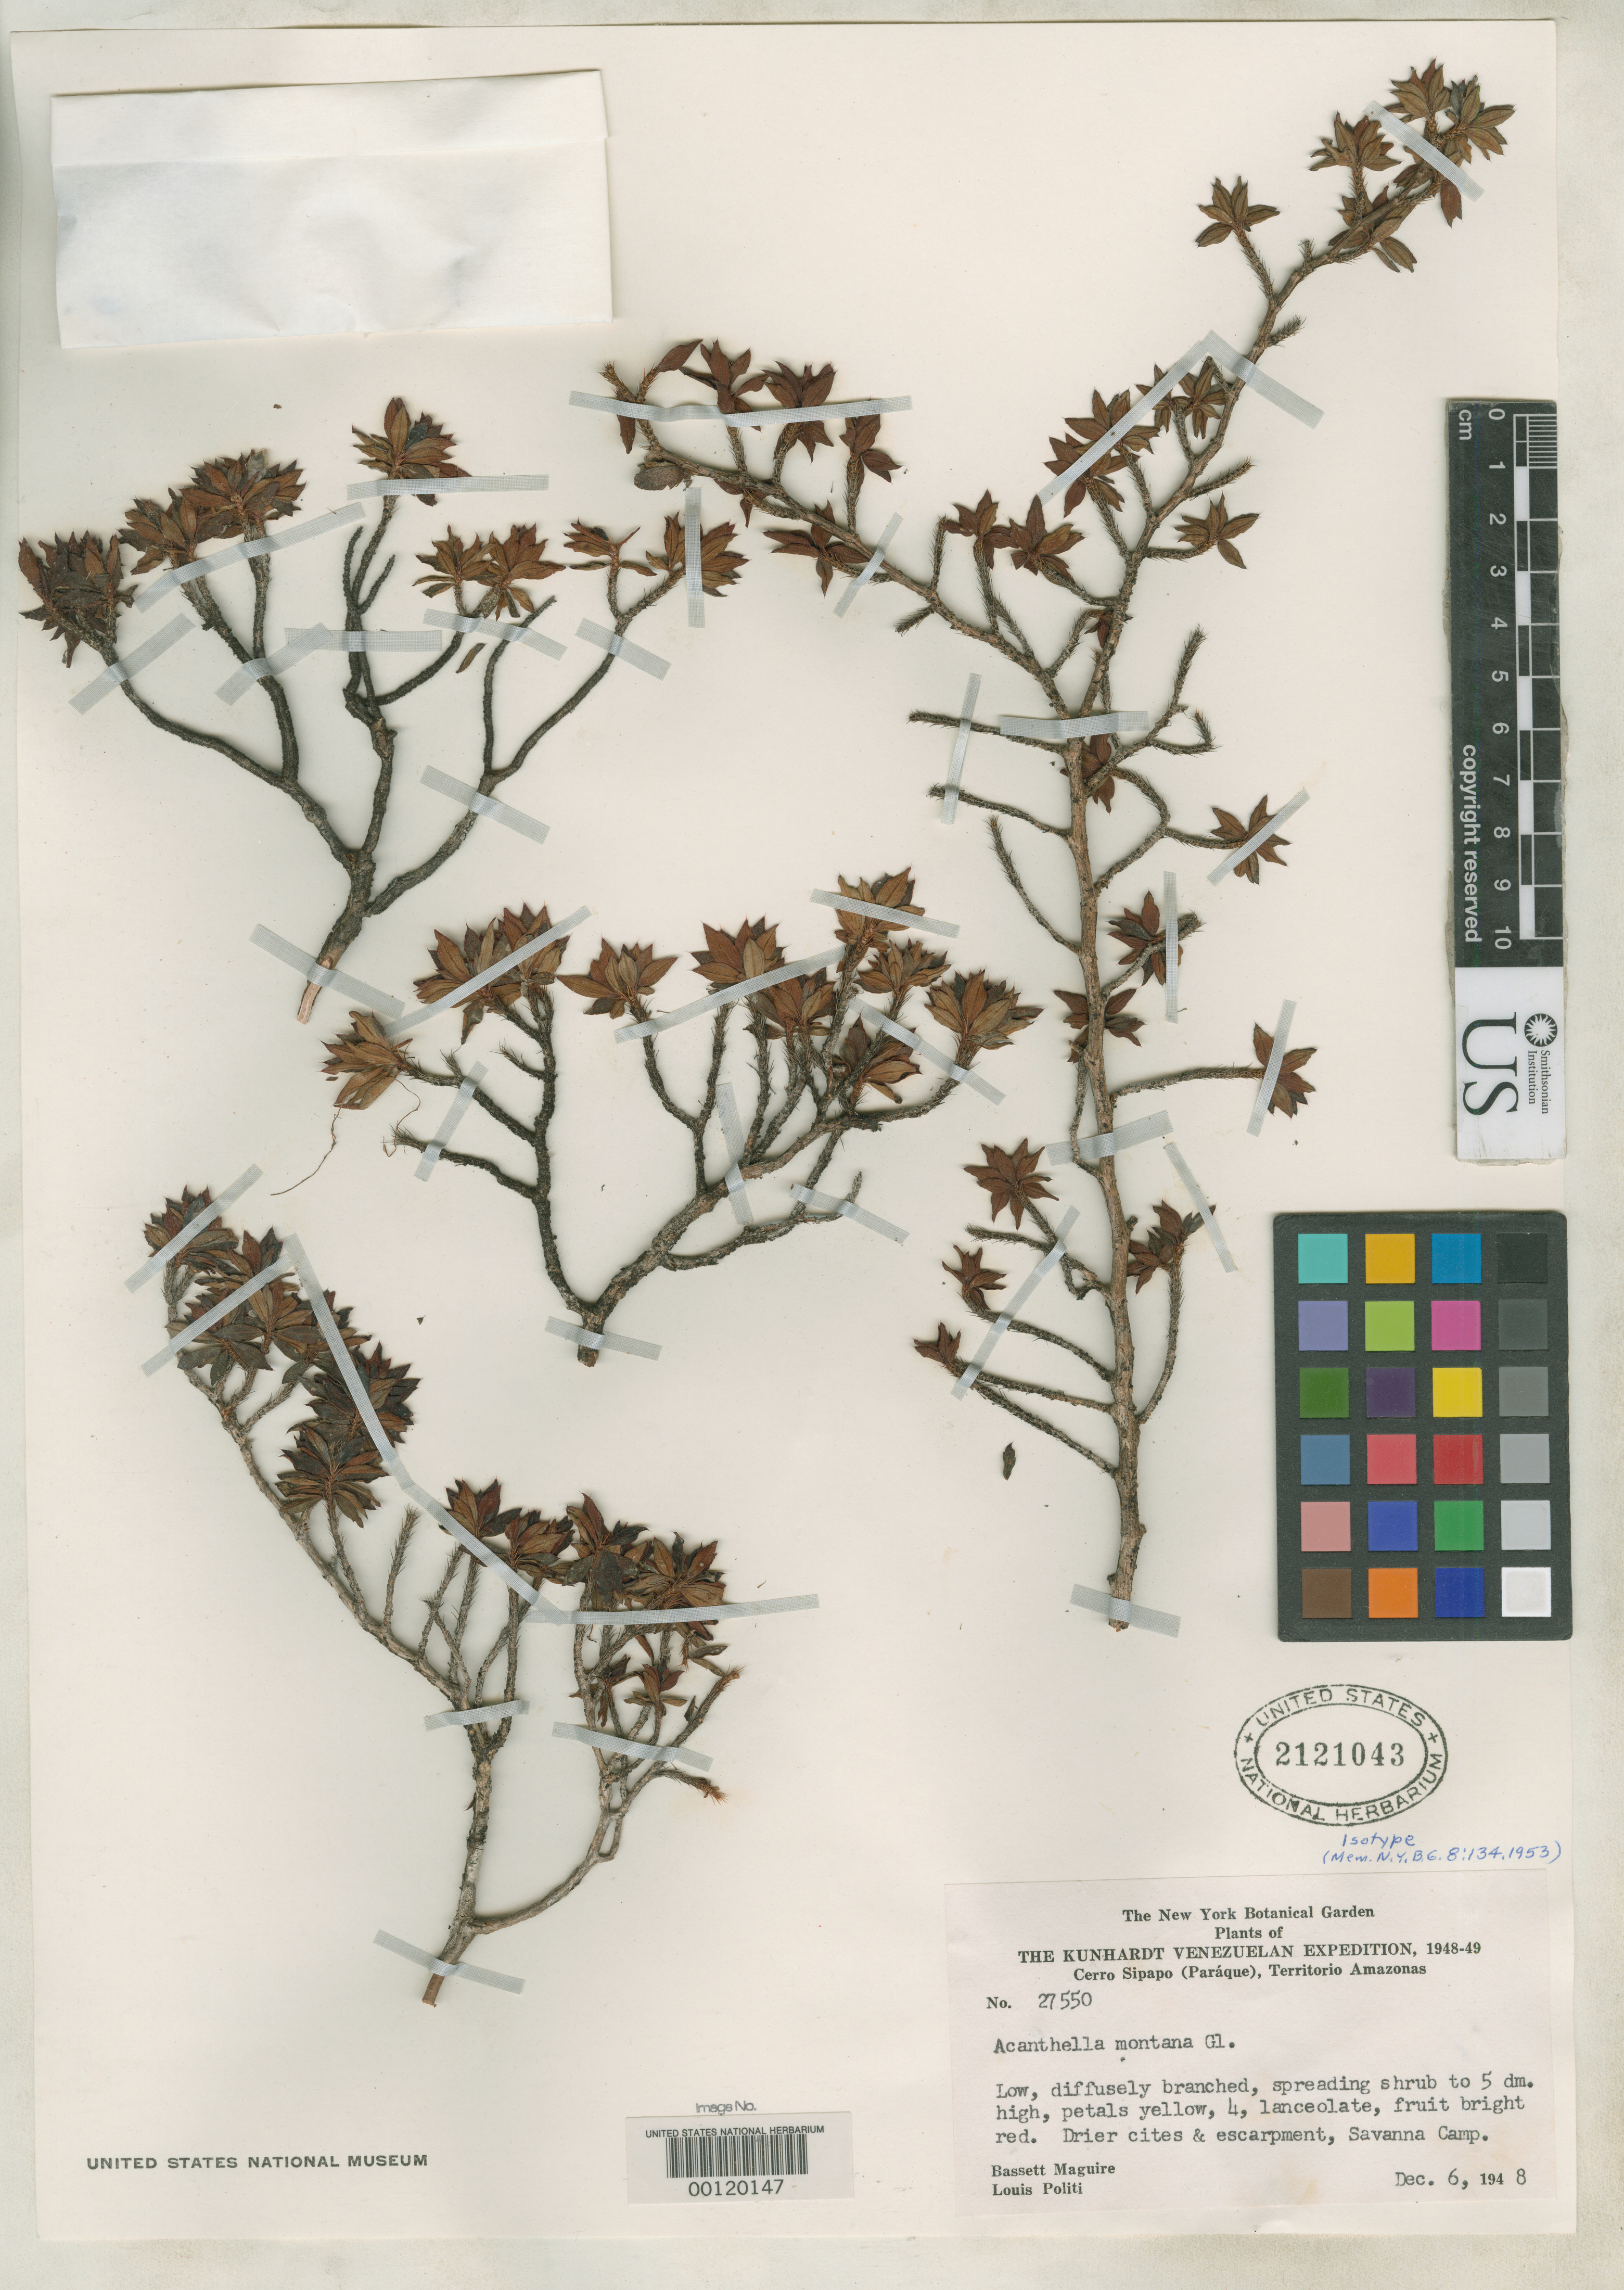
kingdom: Plantae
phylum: Tracheophyta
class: Magnoliopsida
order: Myrtales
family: Melastomataceae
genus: Acanthella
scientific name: Acanthella montana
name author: Gleason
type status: Isotype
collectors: B. Maguire & L. Politi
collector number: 27550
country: Venezuela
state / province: Amazonas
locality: Summit of Cerro Sipapo.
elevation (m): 1900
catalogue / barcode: US 2121043